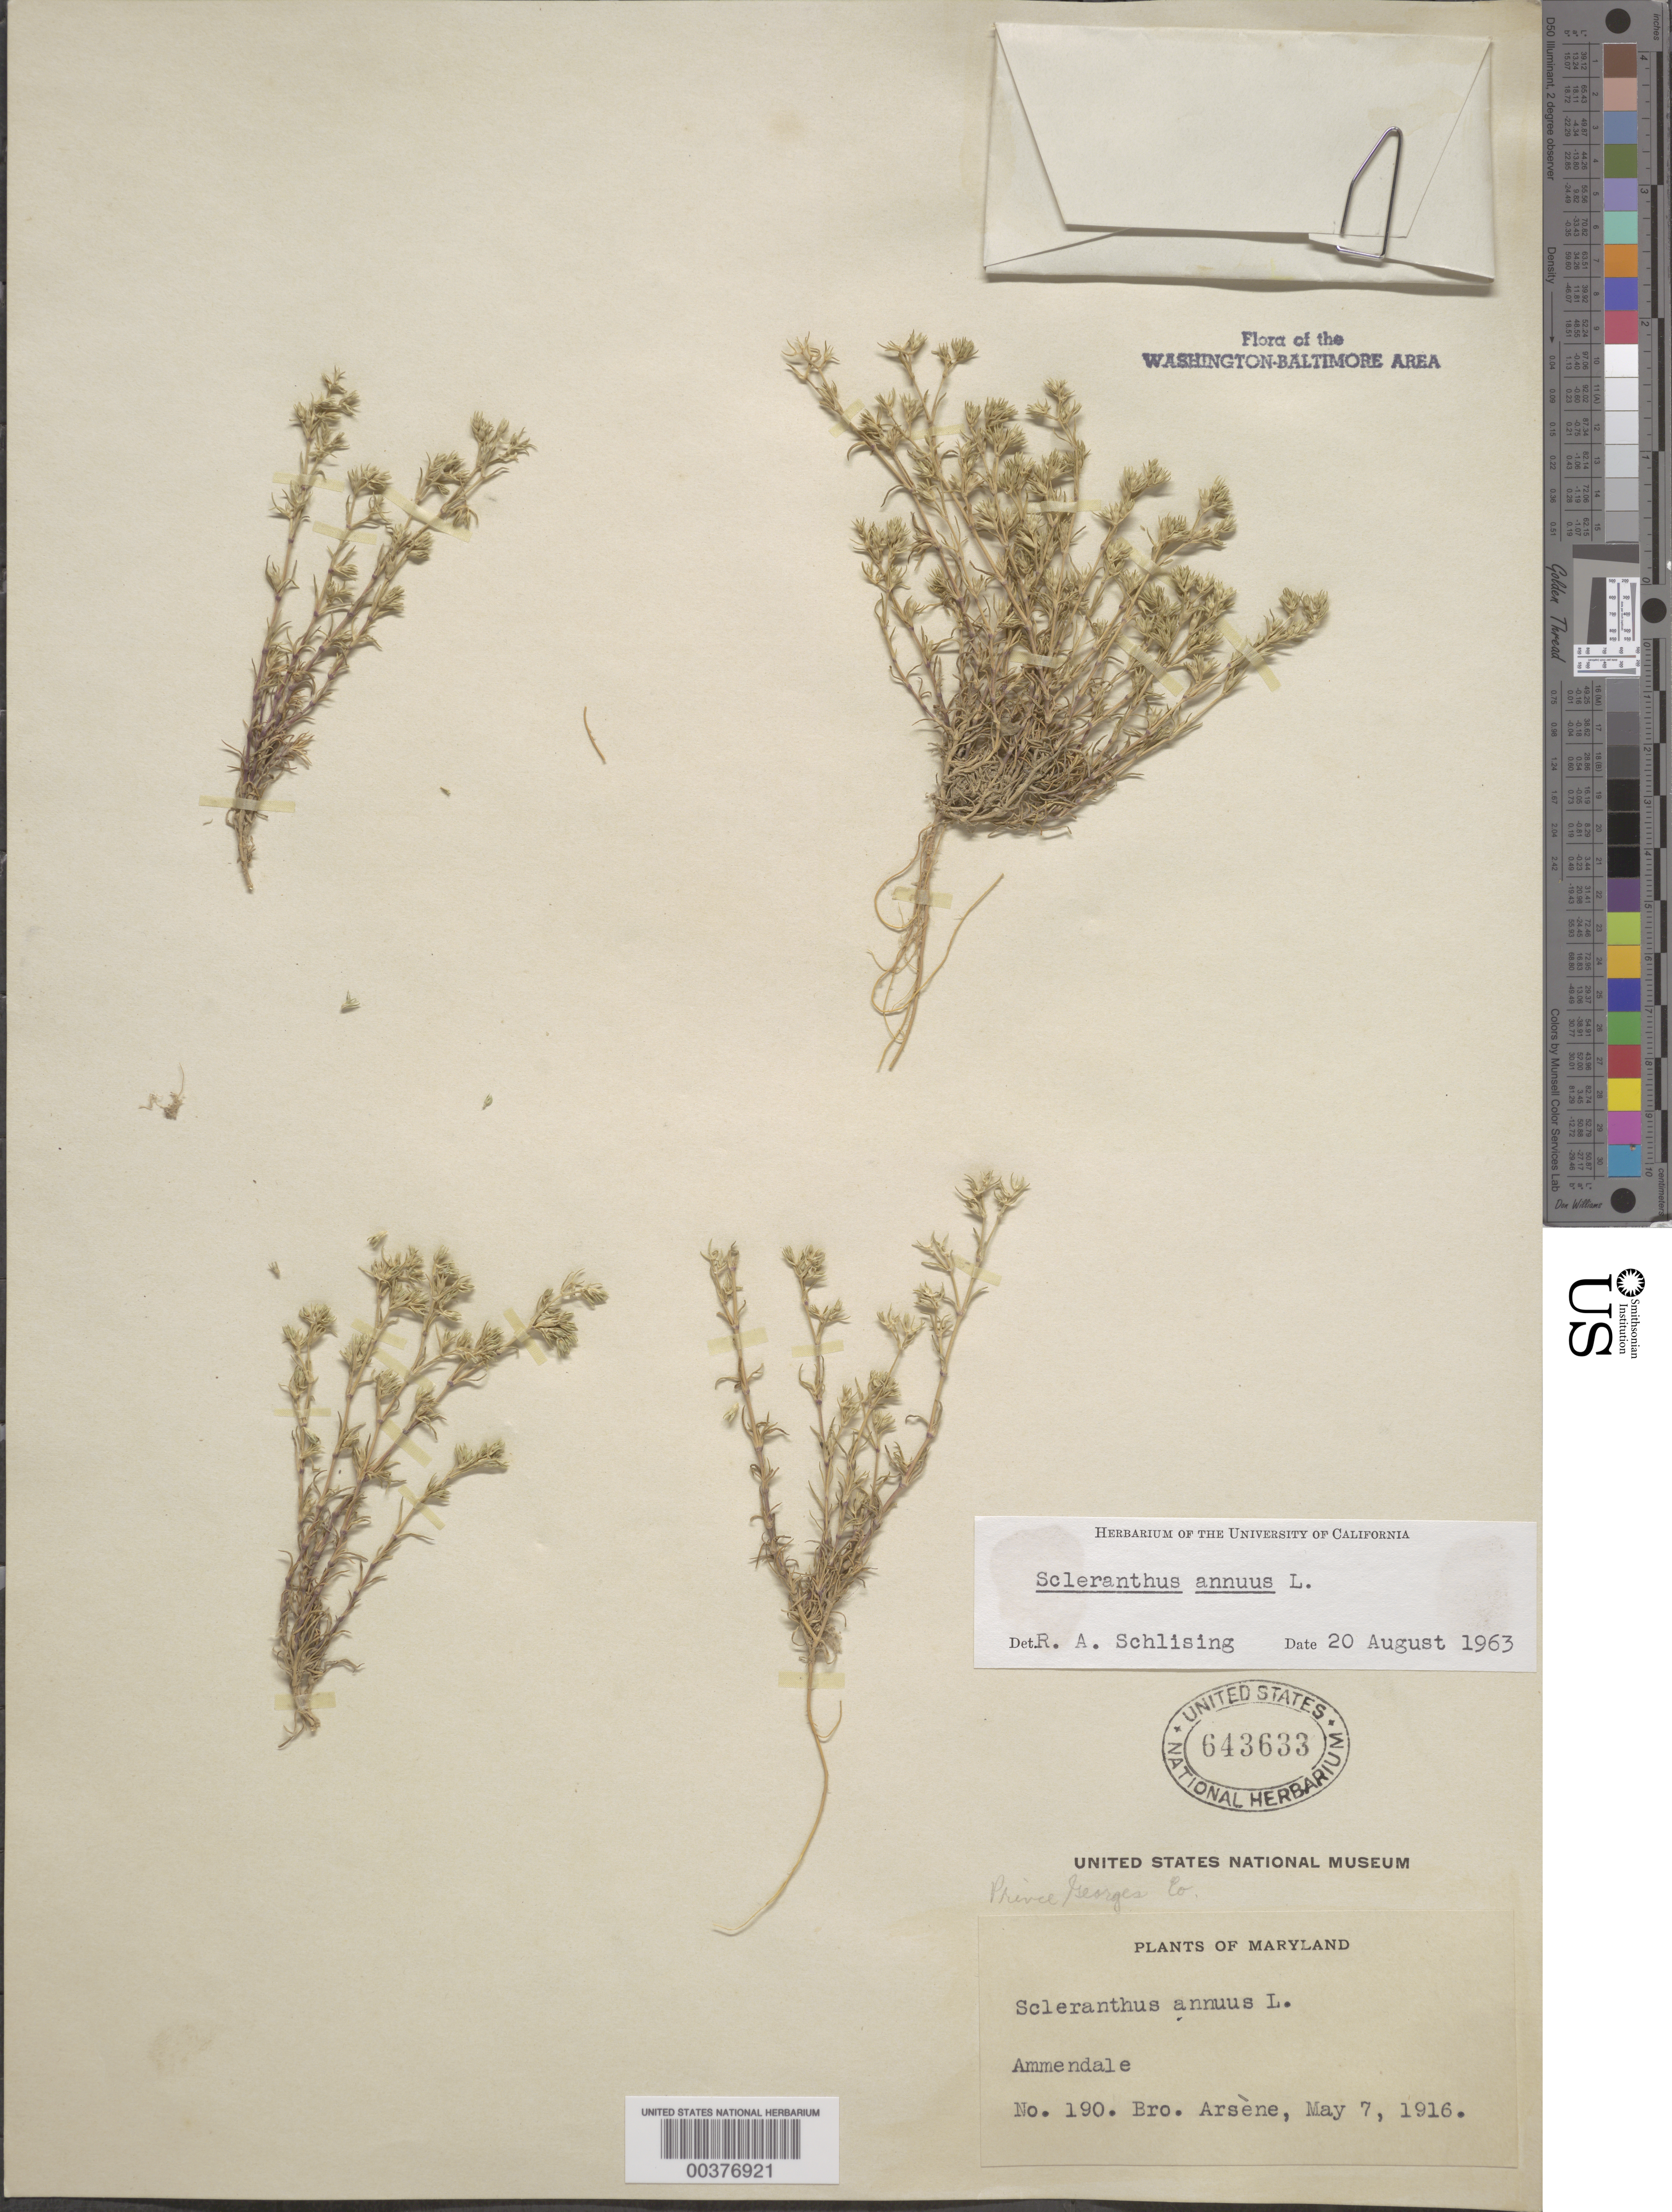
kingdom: Plantae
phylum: Tracheophyta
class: Magnoliopsida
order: Caryophyllales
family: Caryophyllaceae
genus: Scleranthus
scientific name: Scleranthus annuus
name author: L.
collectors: Bro. G. Arsène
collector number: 190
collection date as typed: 07 May 1916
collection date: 1916-05-07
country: United States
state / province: Maryland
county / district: Prince George's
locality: Ammendale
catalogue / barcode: US 643633